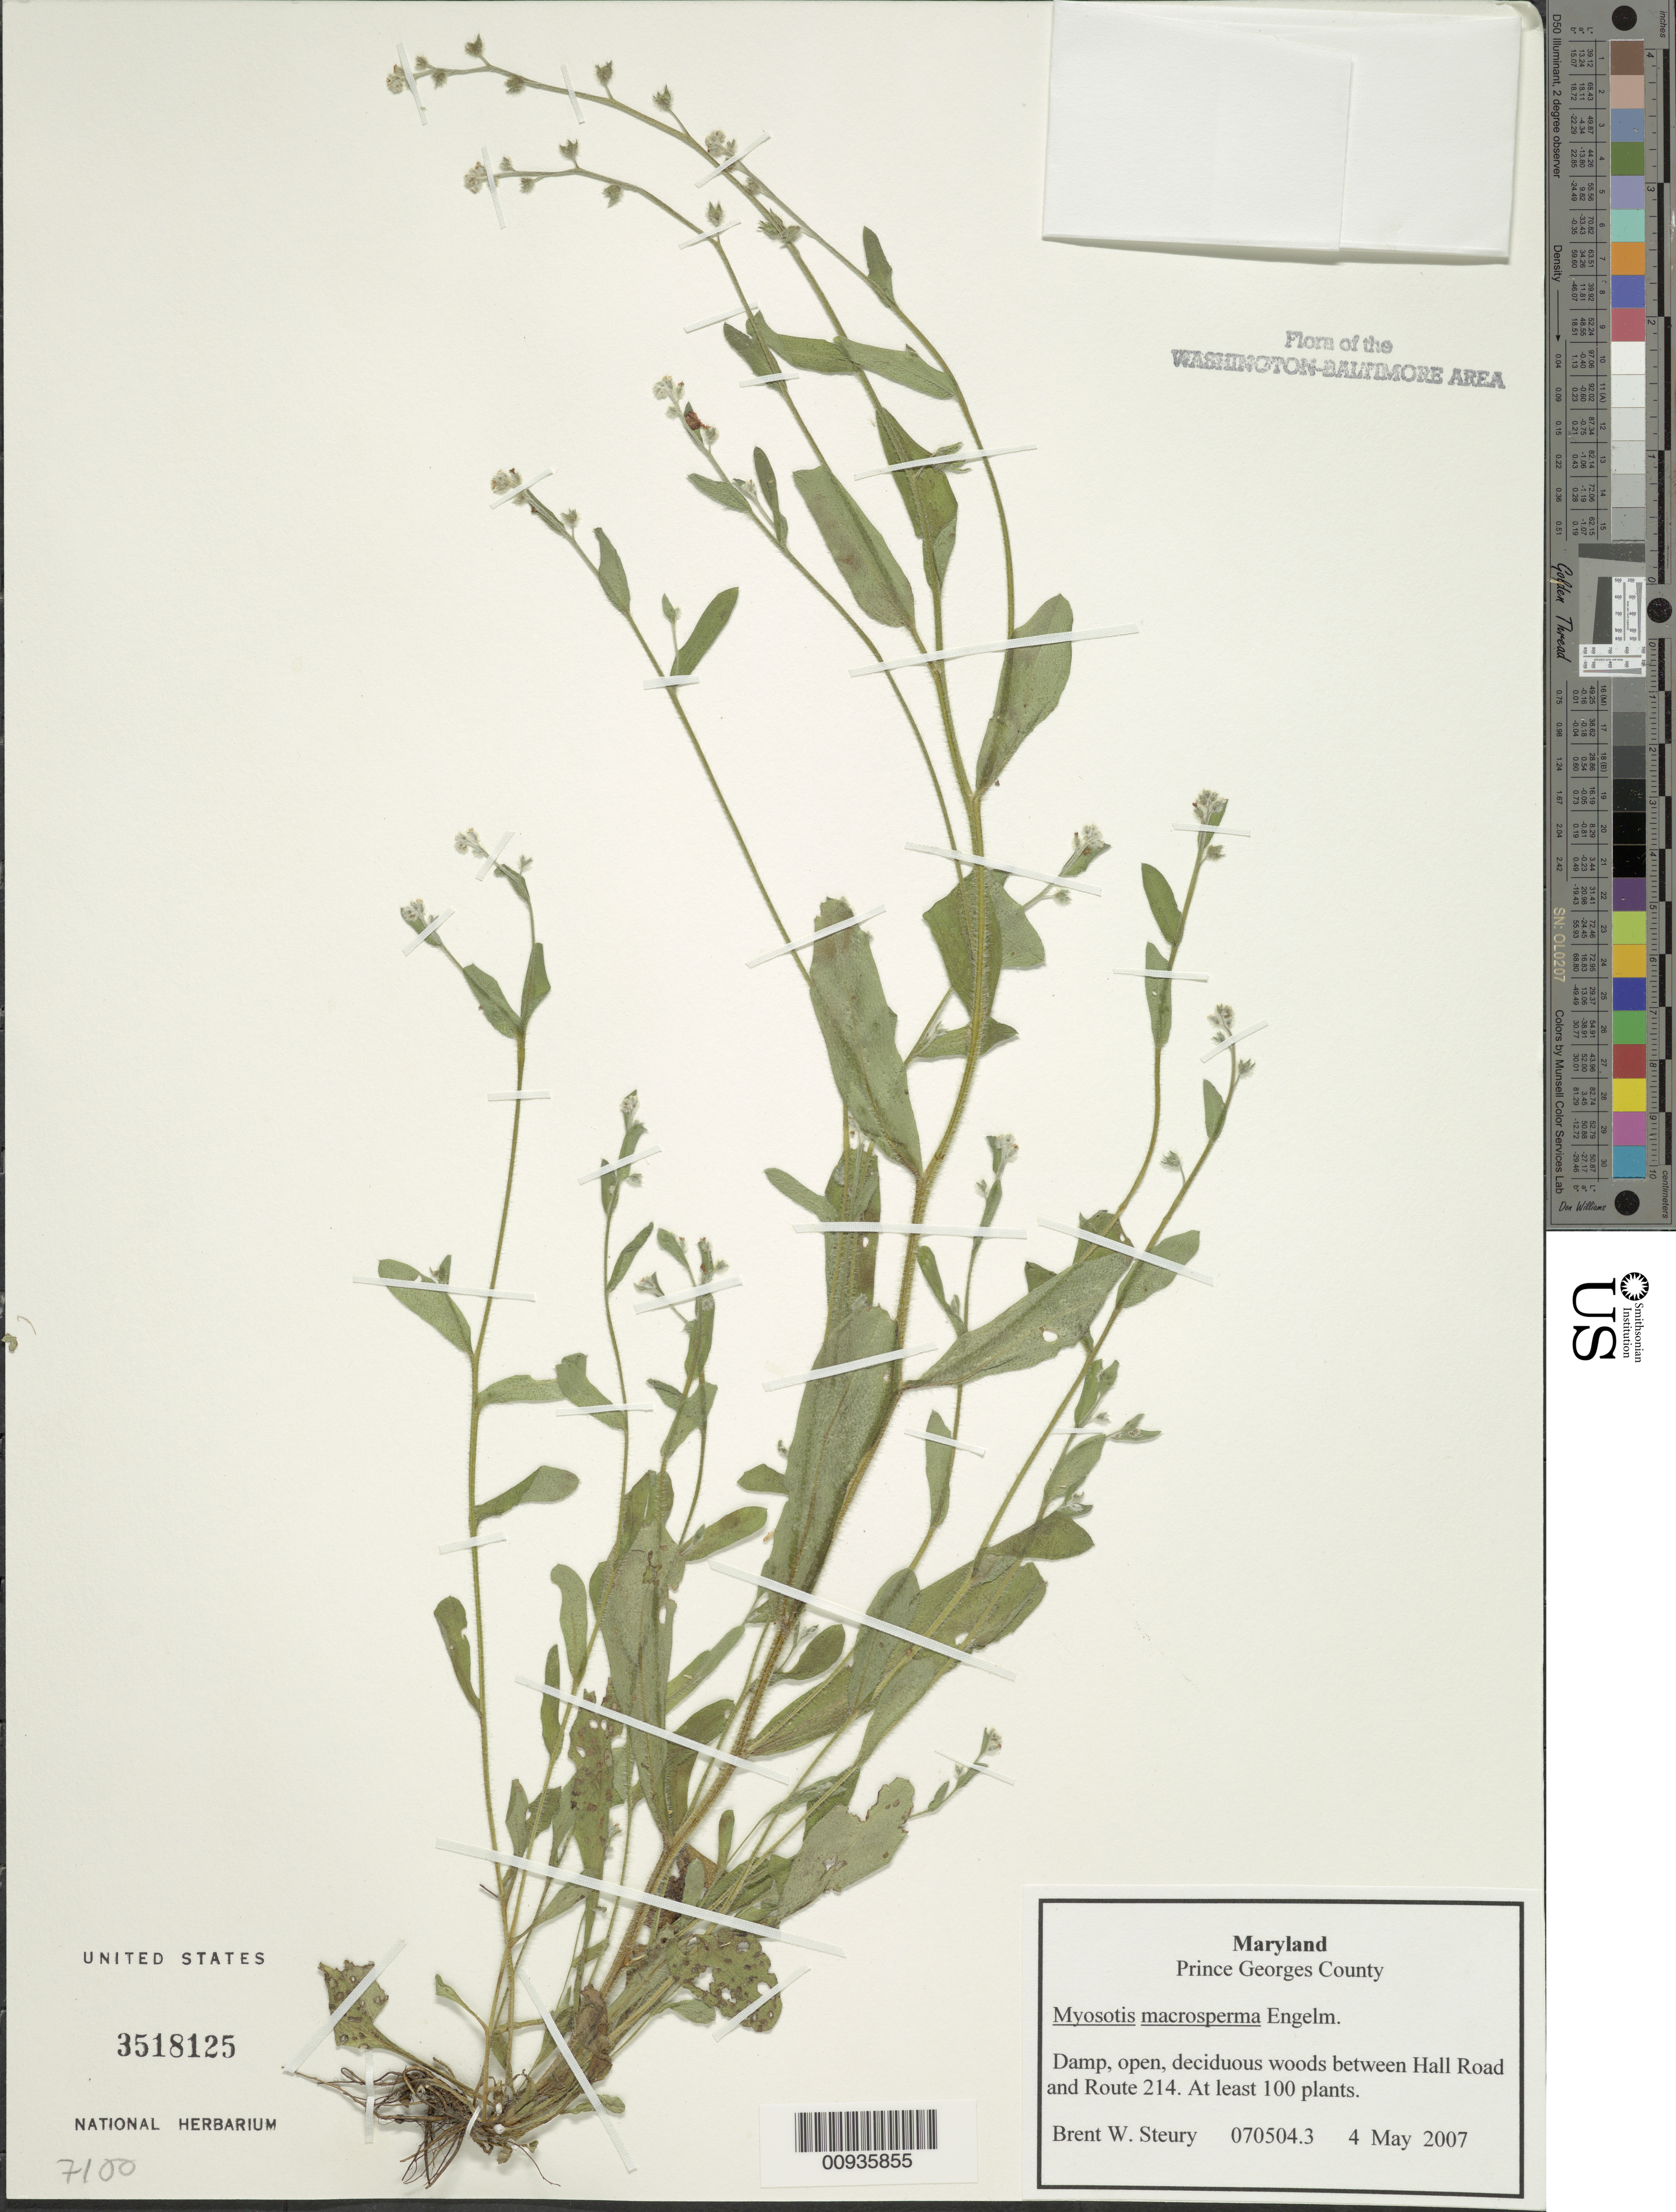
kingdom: Plantae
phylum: Tracheophyta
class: Magnoliopsida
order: Boraginales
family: Boraginaceae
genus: Myosotis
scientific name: Myosotis macrosperma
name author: Engelm.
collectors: B. Steury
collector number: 070504.3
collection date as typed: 4 May 2007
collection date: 2007-05-04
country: United States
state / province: Maryland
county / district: Prince George's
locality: Between Hall Road and Route 214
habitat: Damp, open, deciduous woods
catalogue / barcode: US 3518125